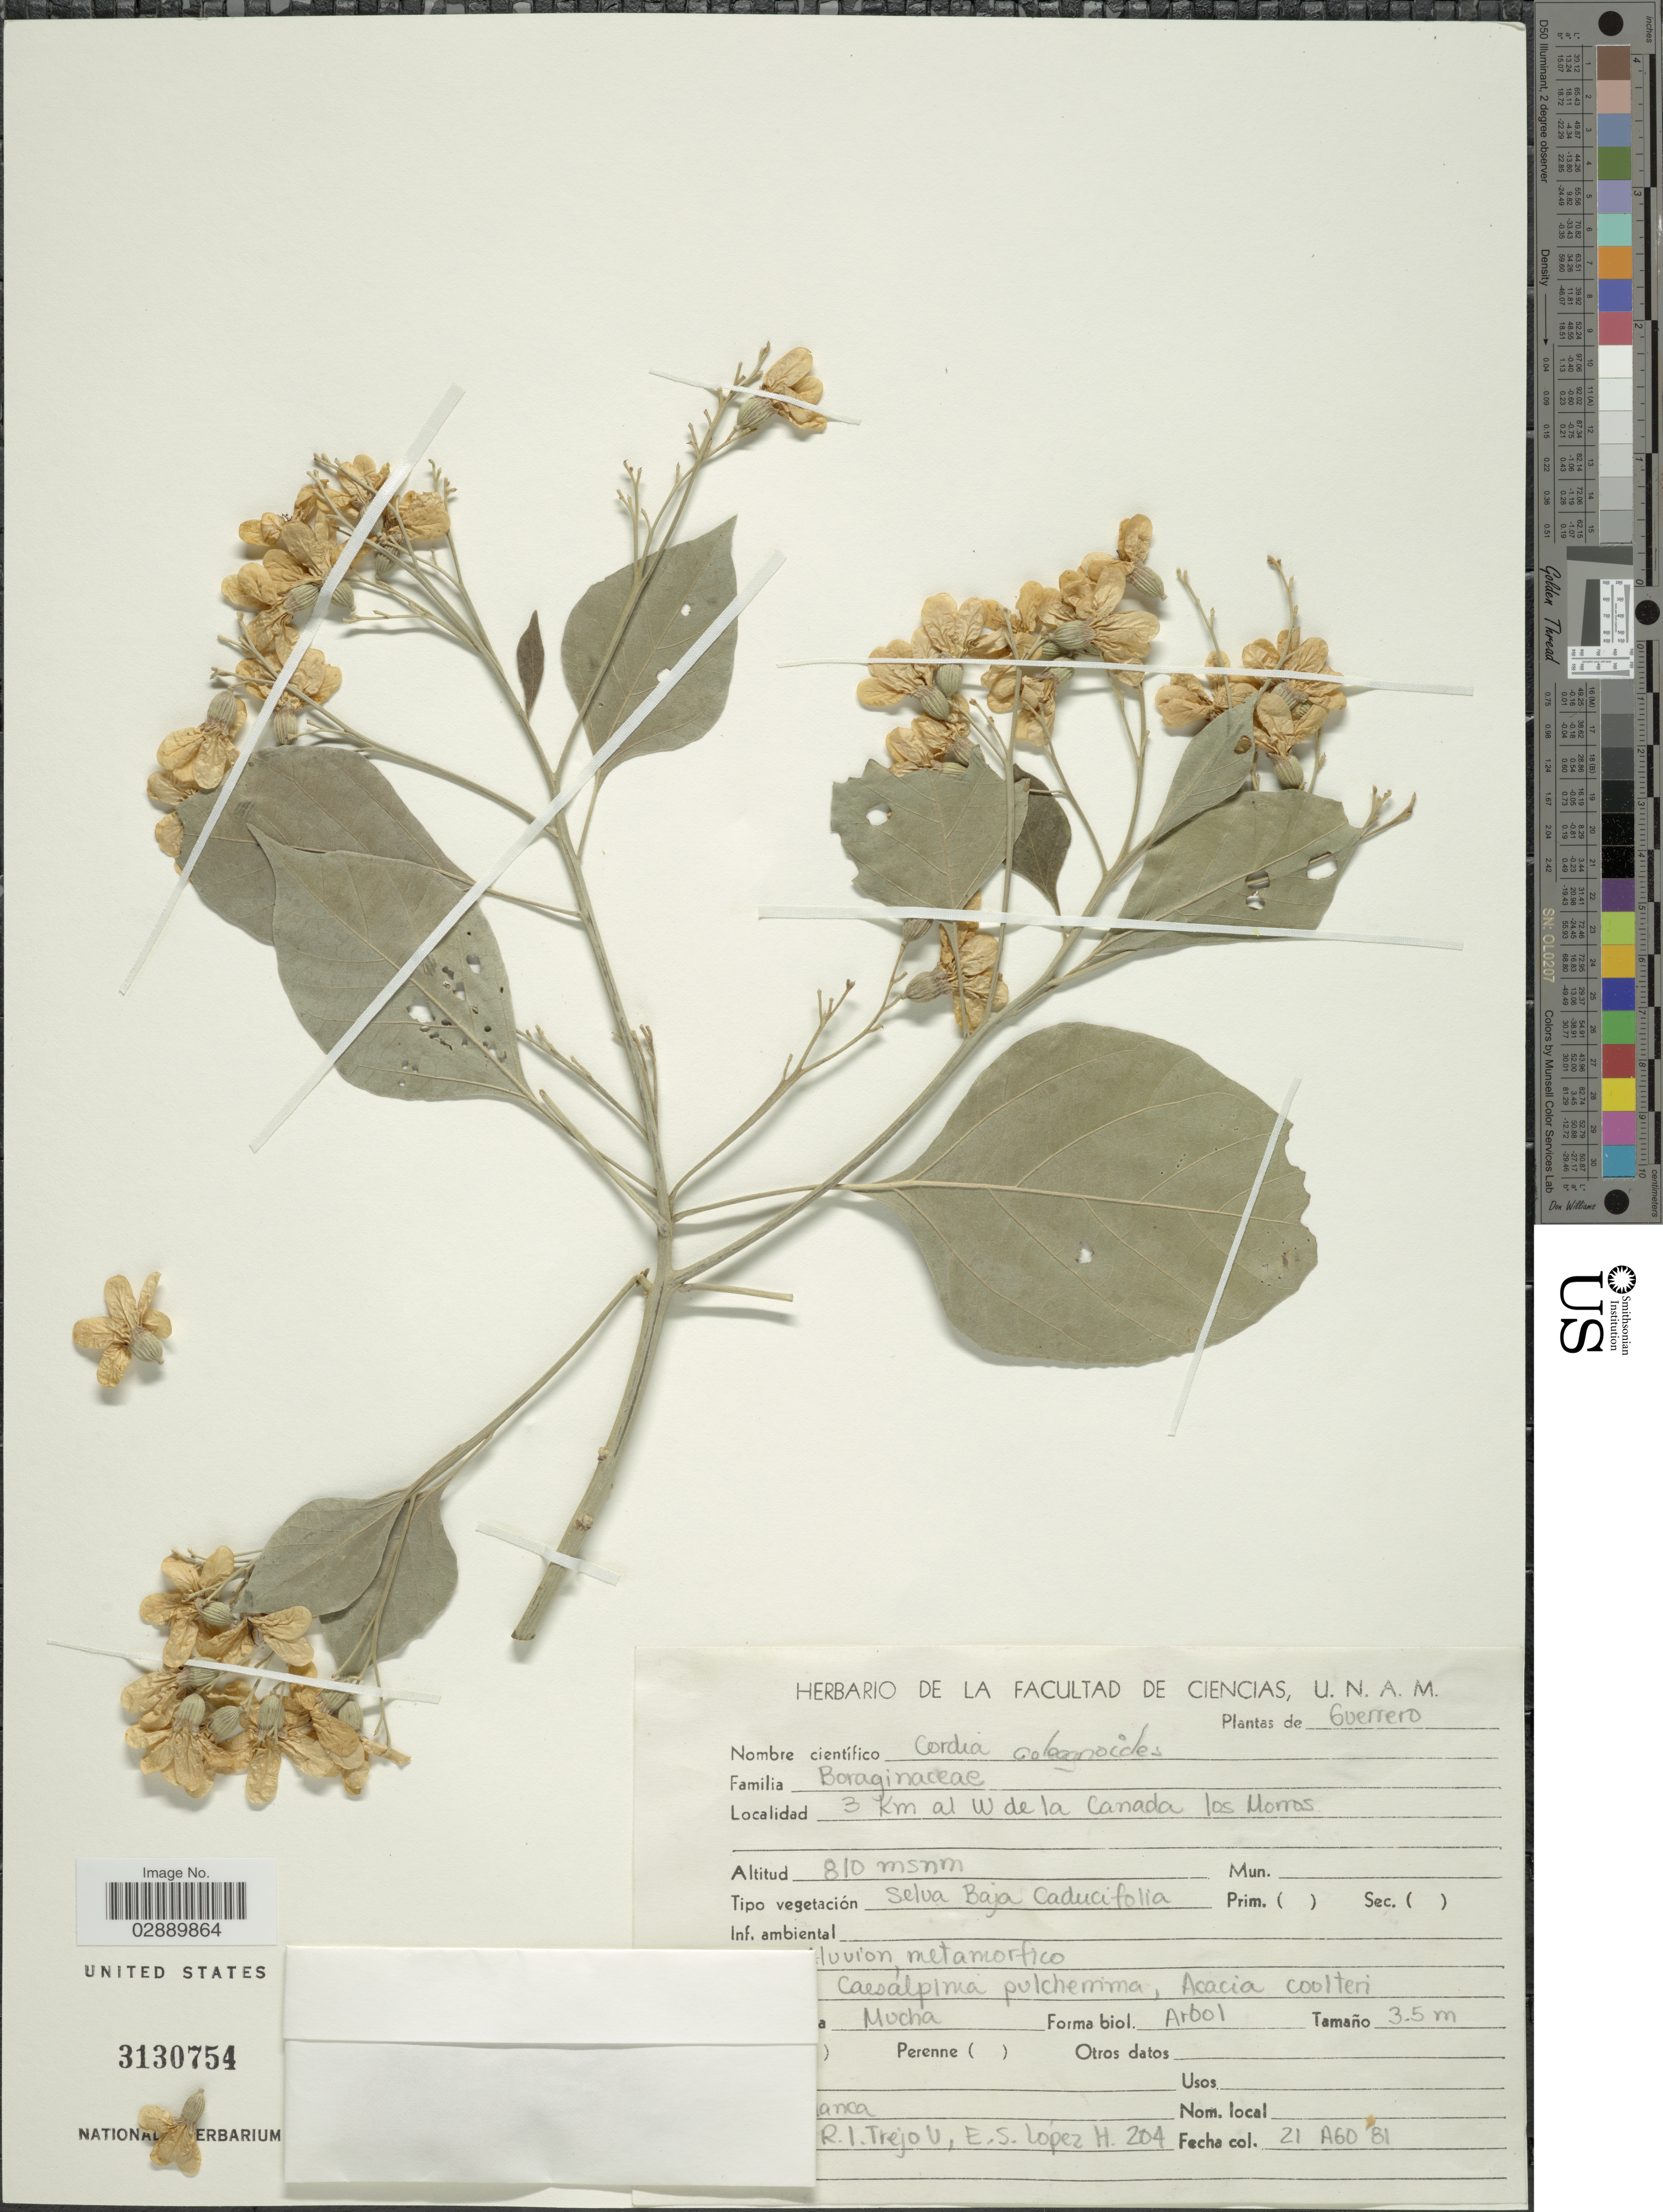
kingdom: Plantae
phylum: Tracheophyta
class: Magnoliopsida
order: Boraginales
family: Cordiaceae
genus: Cordia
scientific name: Cordia elaeagnoides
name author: A. DC.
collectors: R. Trejo V. & E. López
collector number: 204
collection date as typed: Transcribed d/m/y: 21/8/81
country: Mexico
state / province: Guerrero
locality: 3 Km al W de la Canada los Morros.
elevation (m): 810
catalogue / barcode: US 3130754